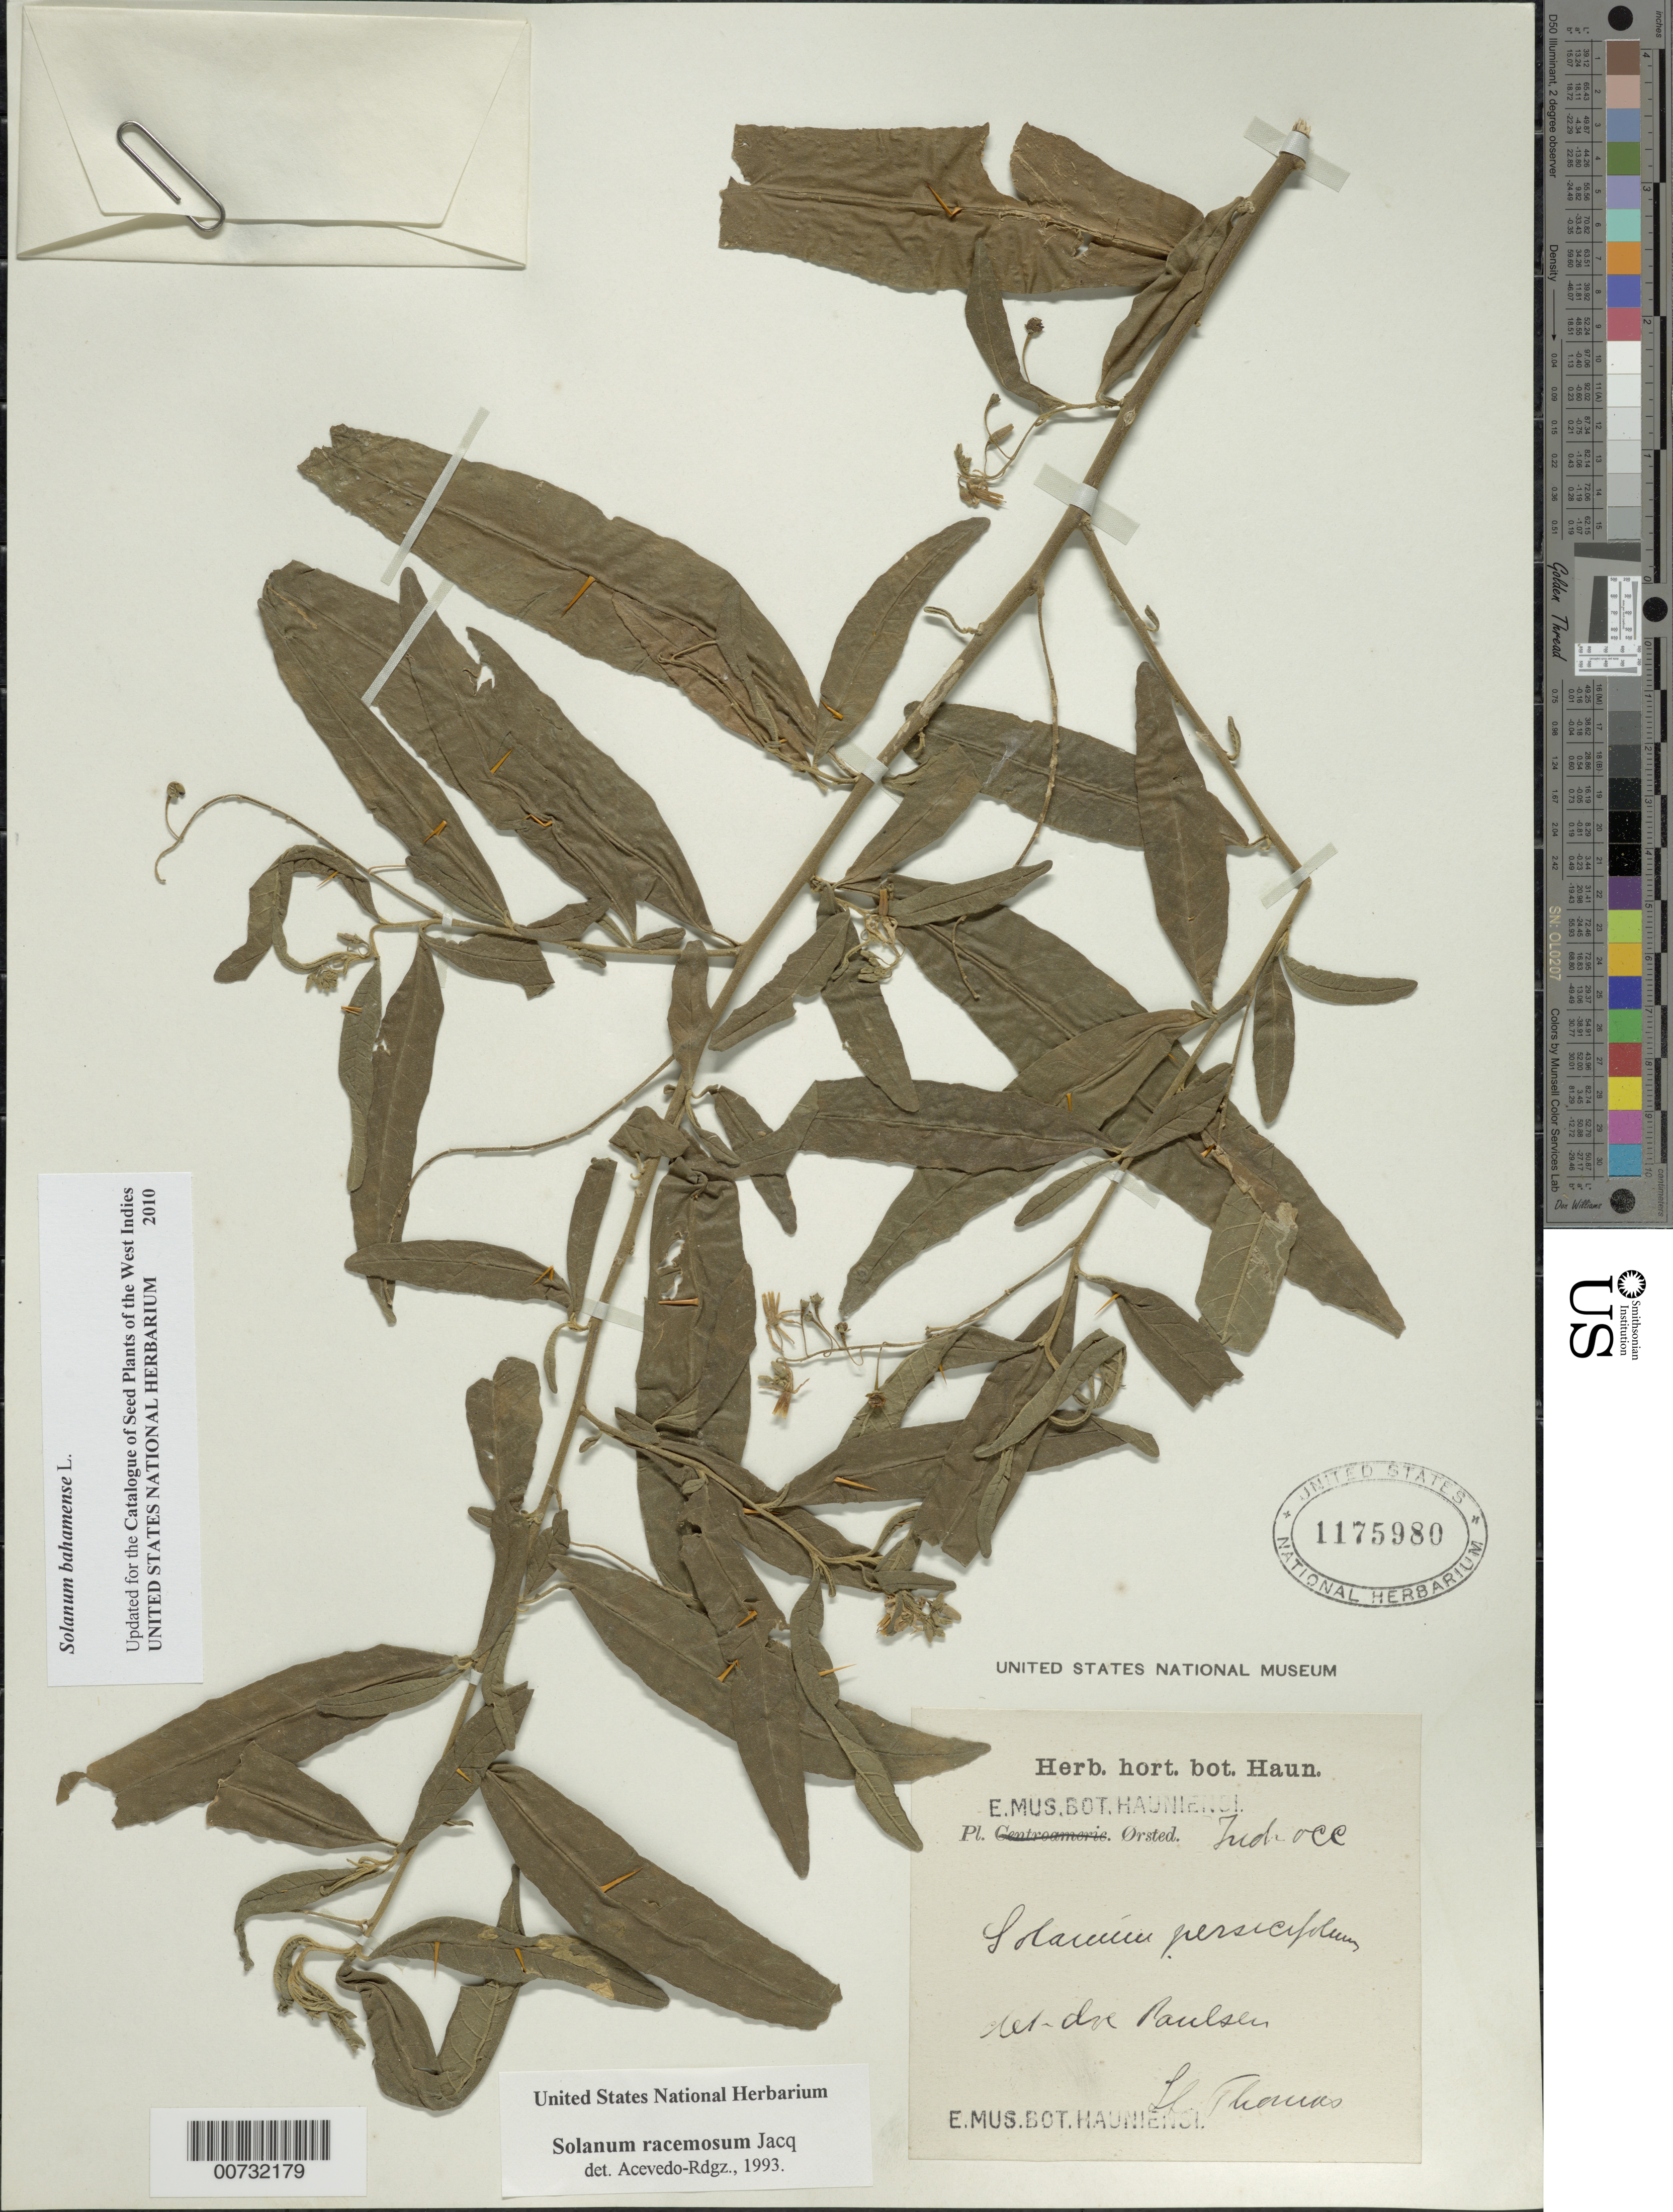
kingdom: Plantae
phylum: Tracheophyta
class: Magnoliopsida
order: Solanales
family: Solanaceae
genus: Solanum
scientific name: Solanum bahamense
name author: L.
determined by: Acevedo-Rodríguez, P., (BOT), Smithsonian Institution - National Museum of Natural History (UNITED STATES)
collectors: A. S. Oersted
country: U.S. Virgin Islands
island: St. Thomas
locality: St. Thomas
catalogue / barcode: US 1175980